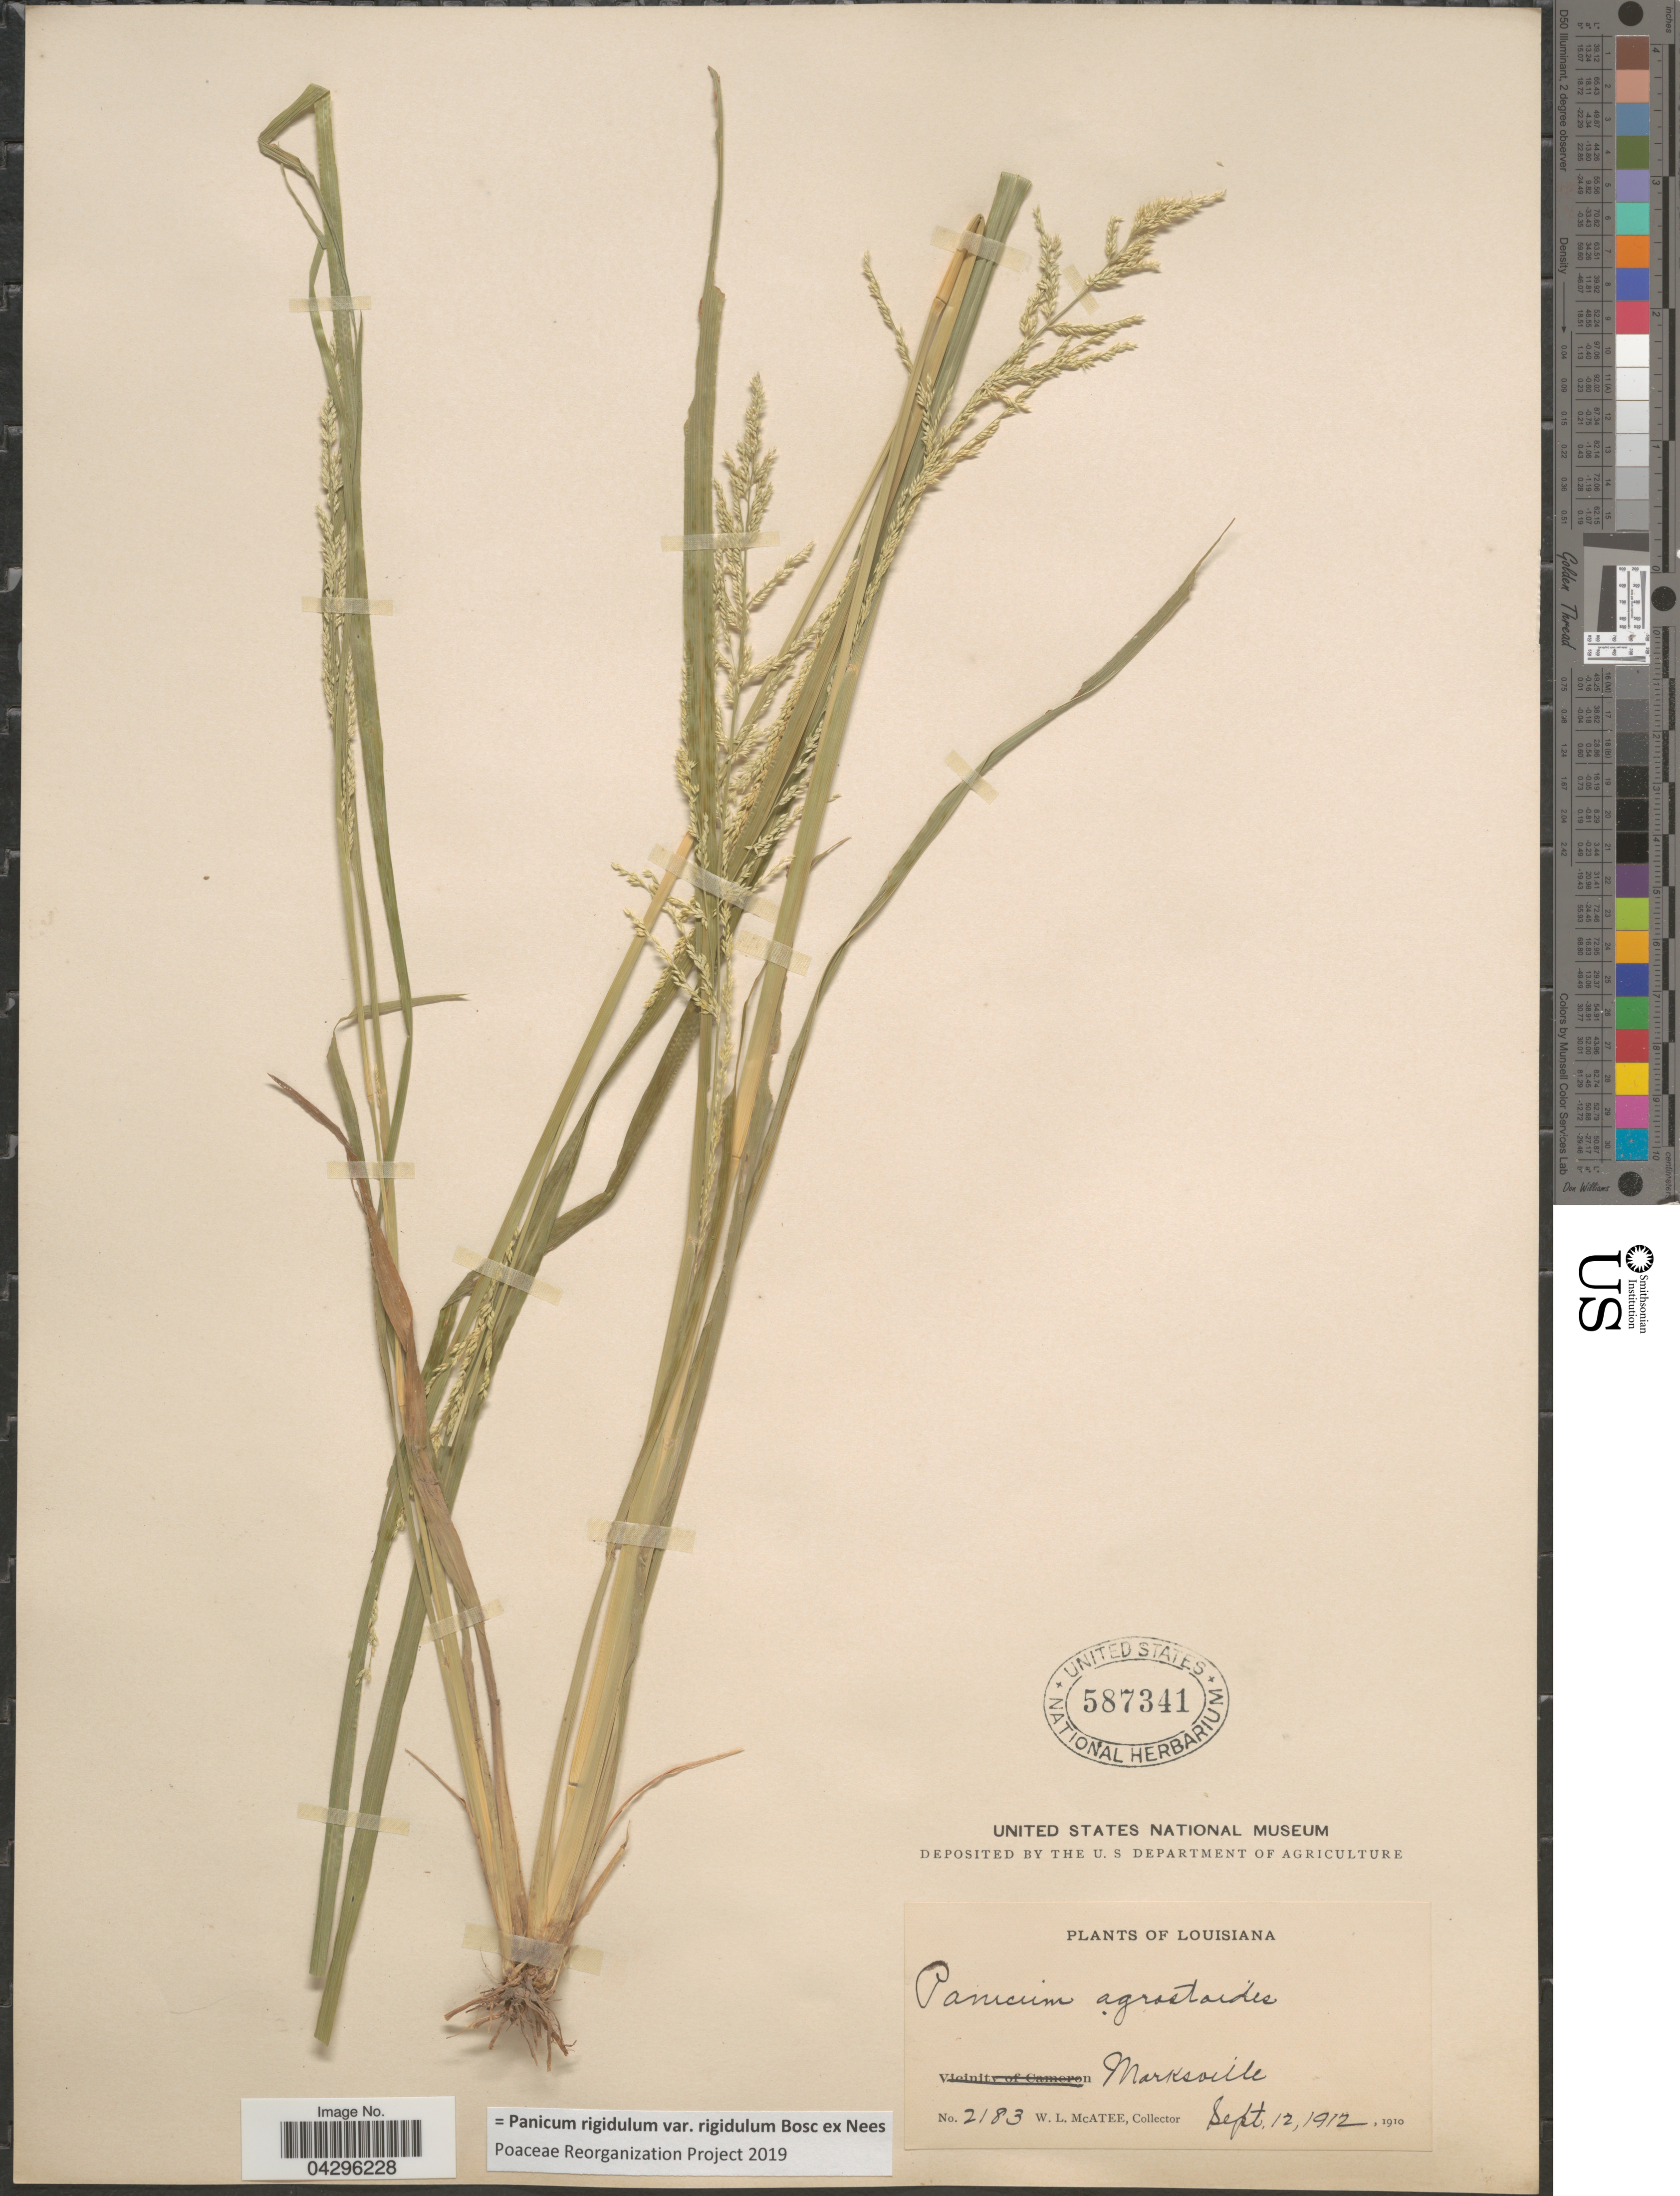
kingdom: Plantae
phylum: Tracheophyta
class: Liliopsida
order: Poales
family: Poaceae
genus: Panicum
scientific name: Panicum rigidulum var. rigidulum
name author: Bosc ex Nees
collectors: W. McAtee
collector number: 2183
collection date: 1912-09-12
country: United States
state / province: Louisiana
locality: Marksville.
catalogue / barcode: US 587341